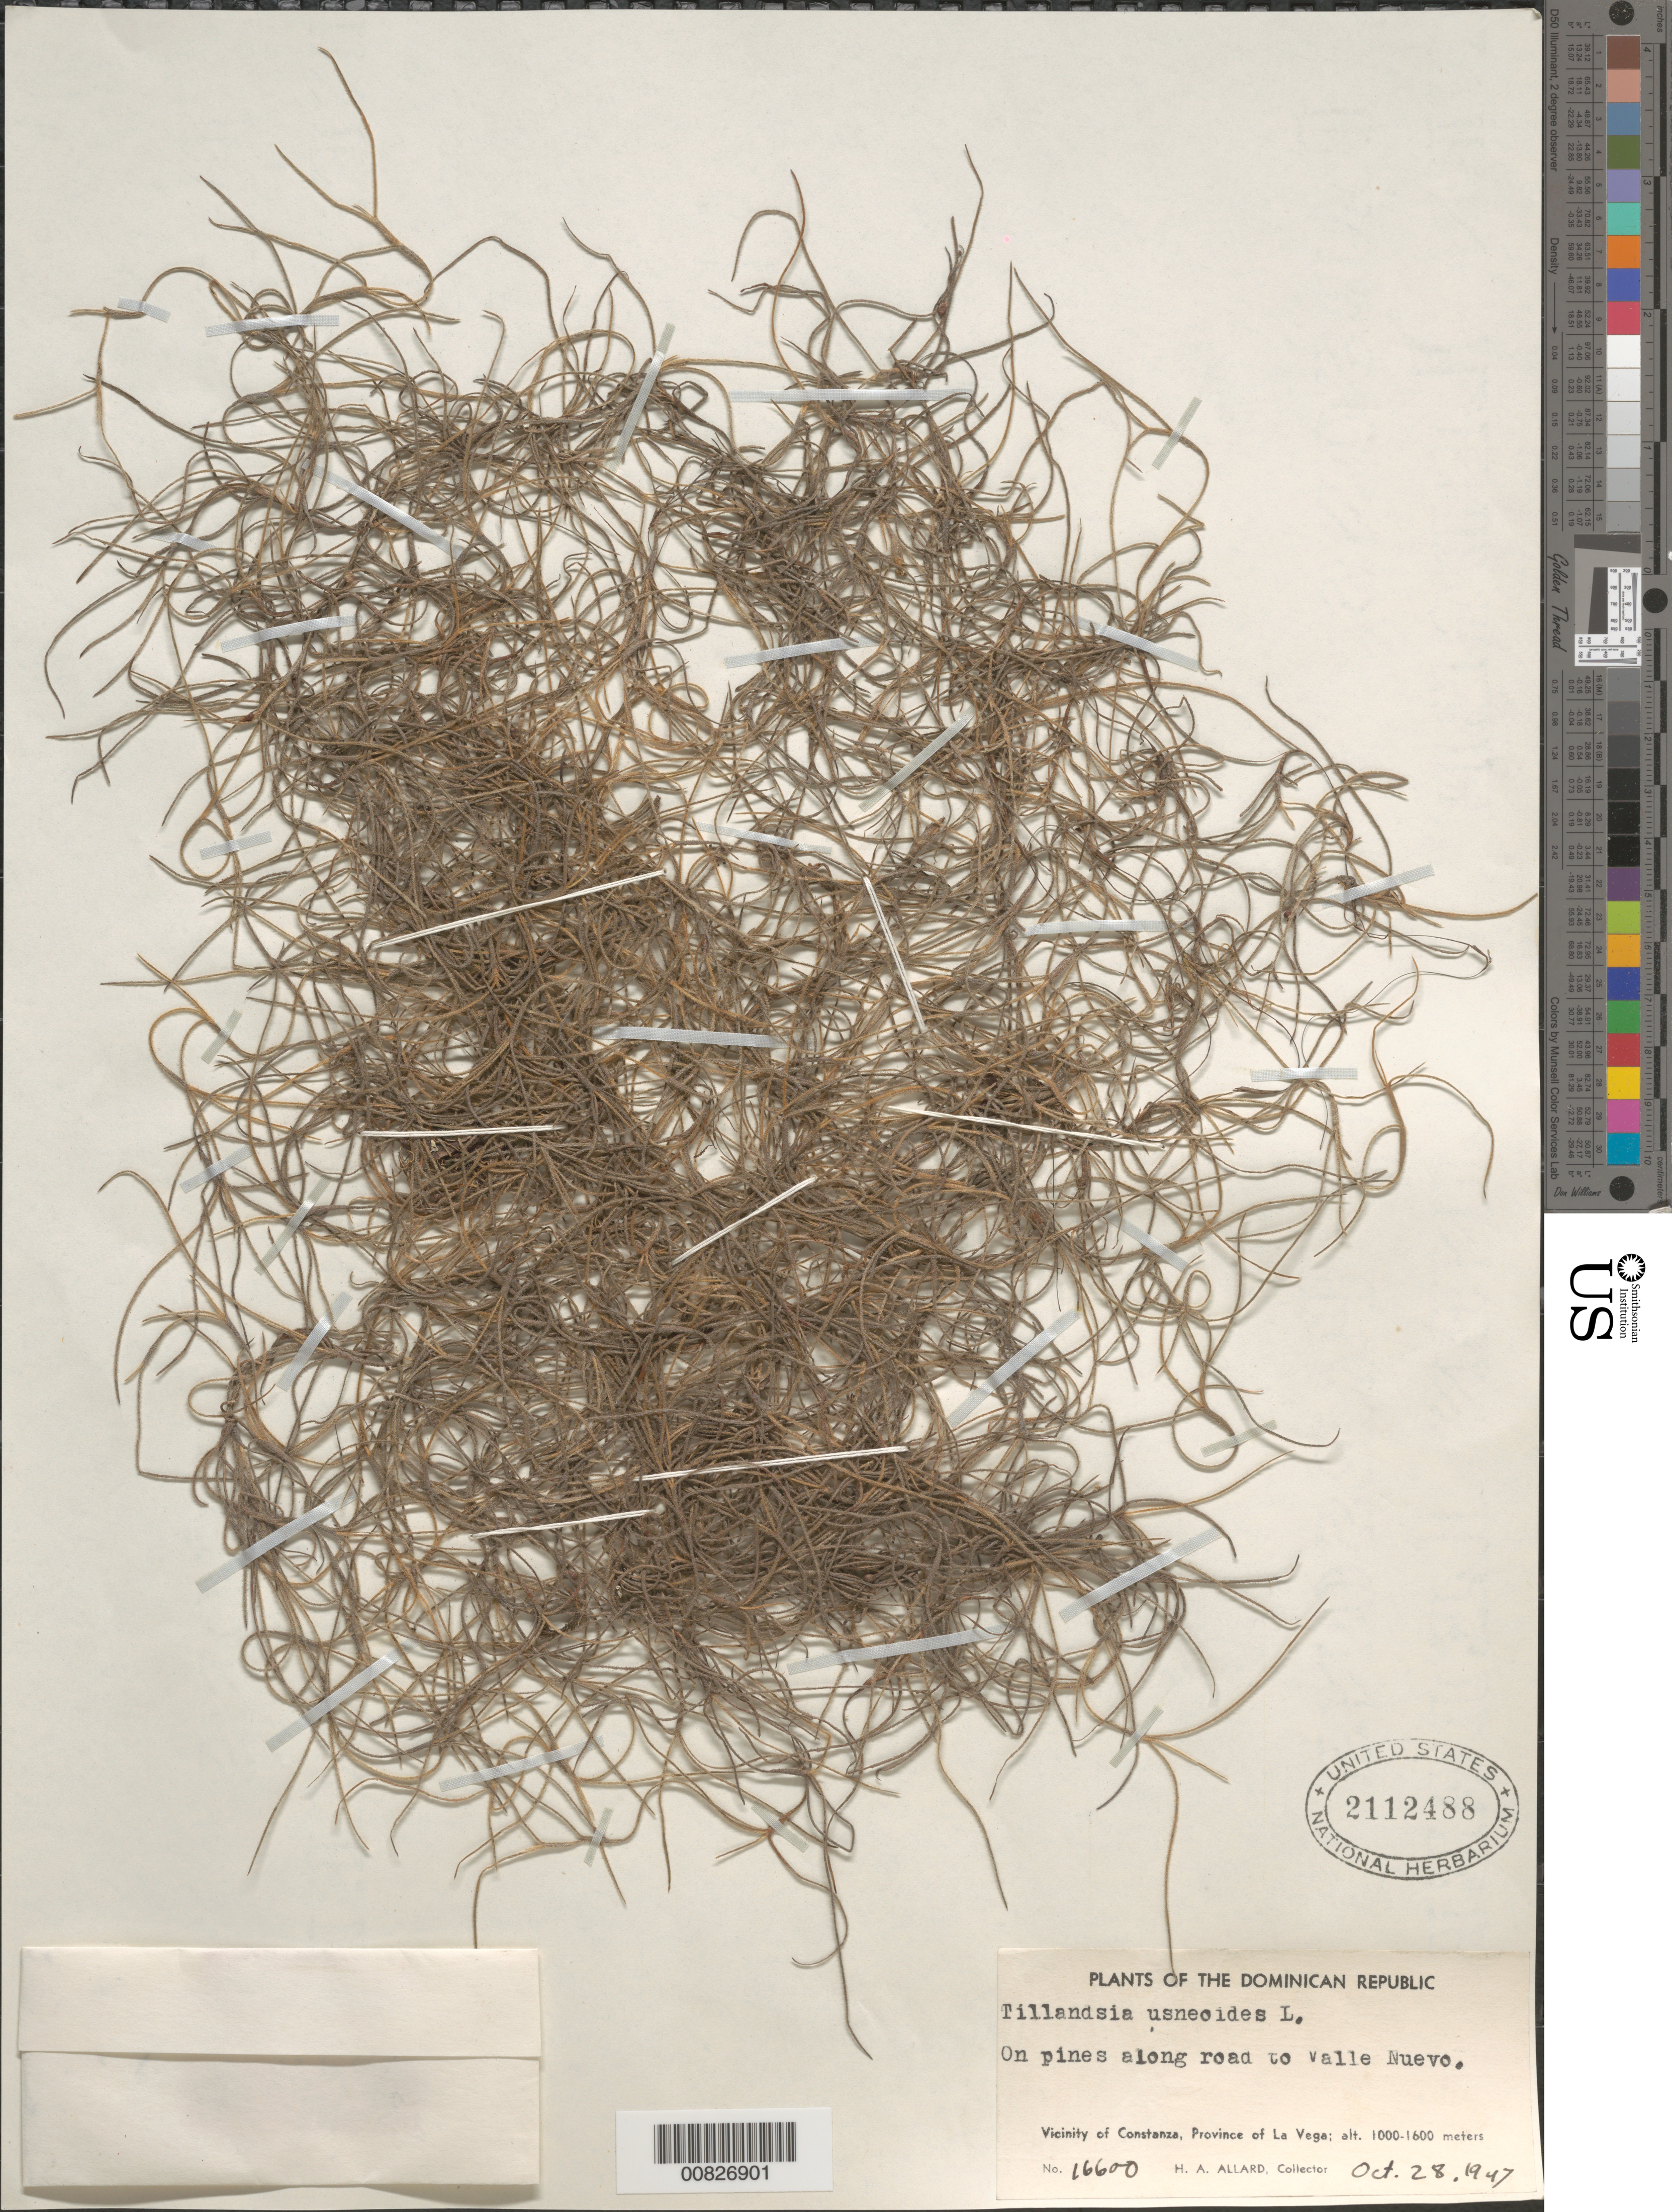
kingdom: Plantae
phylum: Tracheophyta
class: Liliopsida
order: Poales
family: Bromeliaceae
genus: Tillandsia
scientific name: Tillandsia usneoides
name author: (L.) L.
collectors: H. A. Allard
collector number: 16600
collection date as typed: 28 Oct 1947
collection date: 1947-10-28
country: Dominican Republic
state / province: La Vega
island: Hispaniola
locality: Vicinity of Constanza, Province of La Vega. On road to Valle Nuevo.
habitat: On pines.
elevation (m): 1000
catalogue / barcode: US 2112488